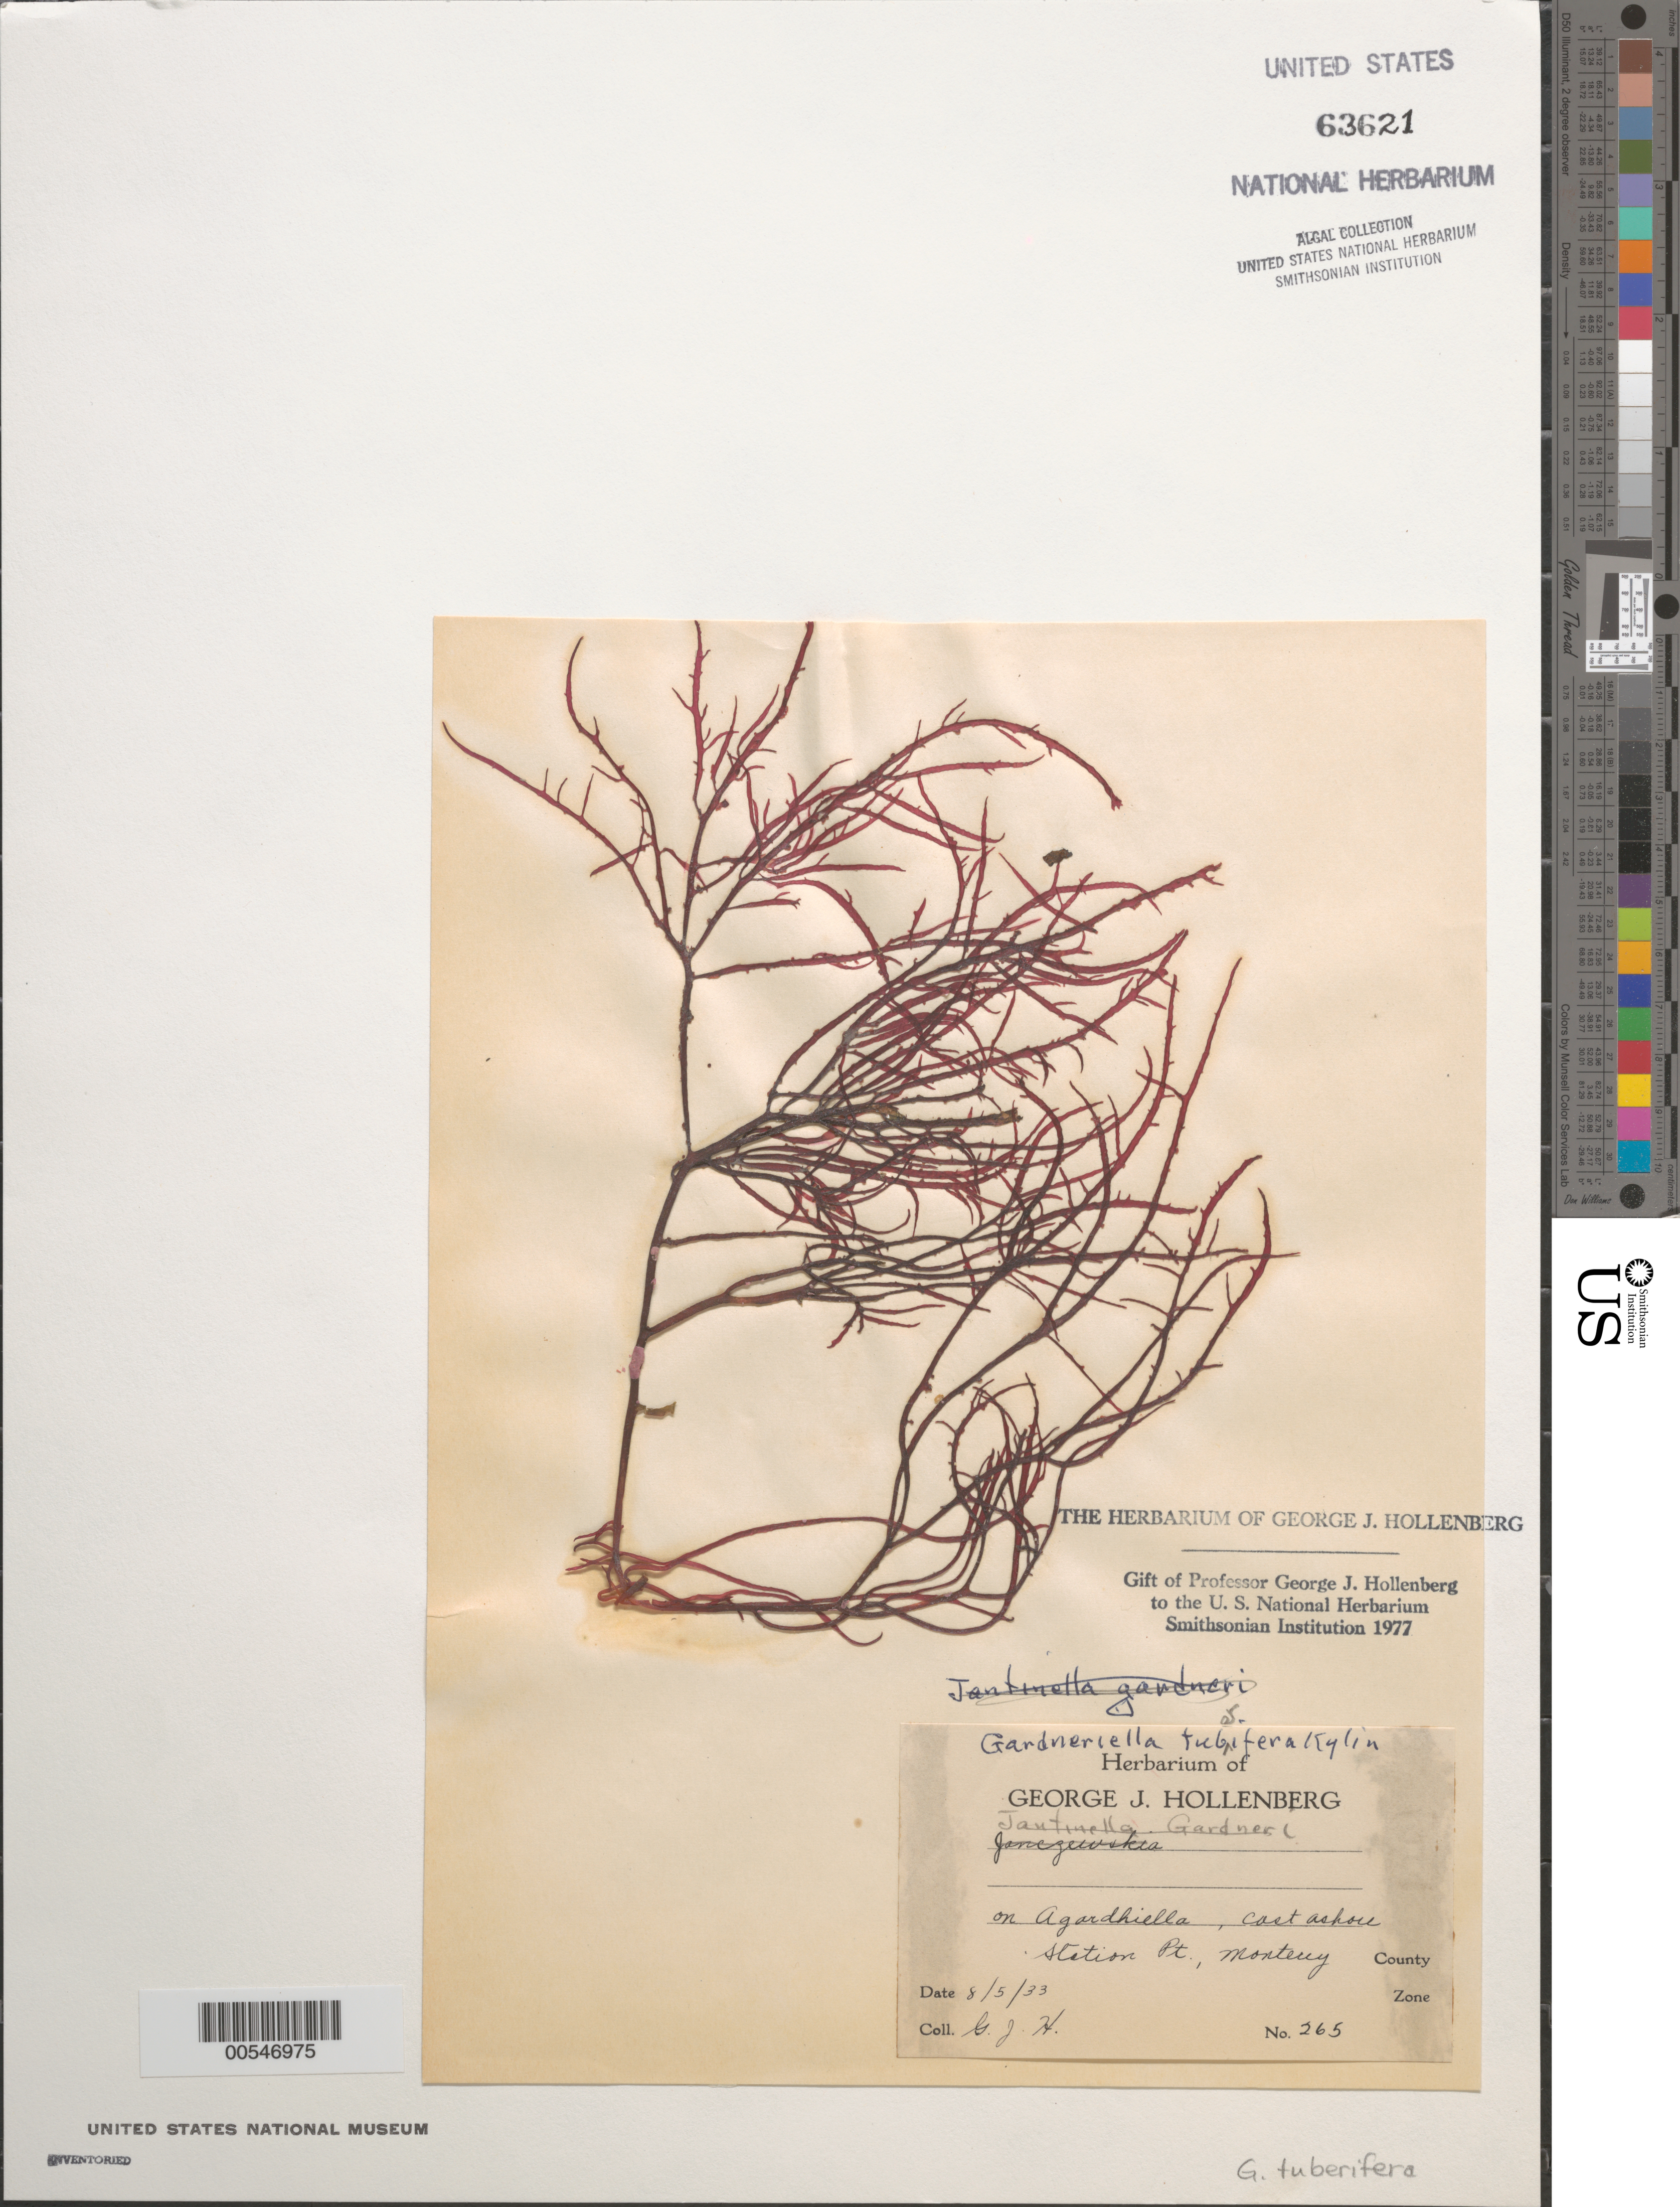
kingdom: Plantae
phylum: Rhodophyta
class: Florideophyceae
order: Gigartinales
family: Solieriaceae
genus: Gardneriella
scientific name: Gardneriella tuberifera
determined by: Hollenberg, George J.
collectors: G. Hollenberg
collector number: GJH 265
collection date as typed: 05 Aug 1933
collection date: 1933-08-05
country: United States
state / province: California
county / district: Monterey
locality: Station Point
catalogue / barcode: US 63621